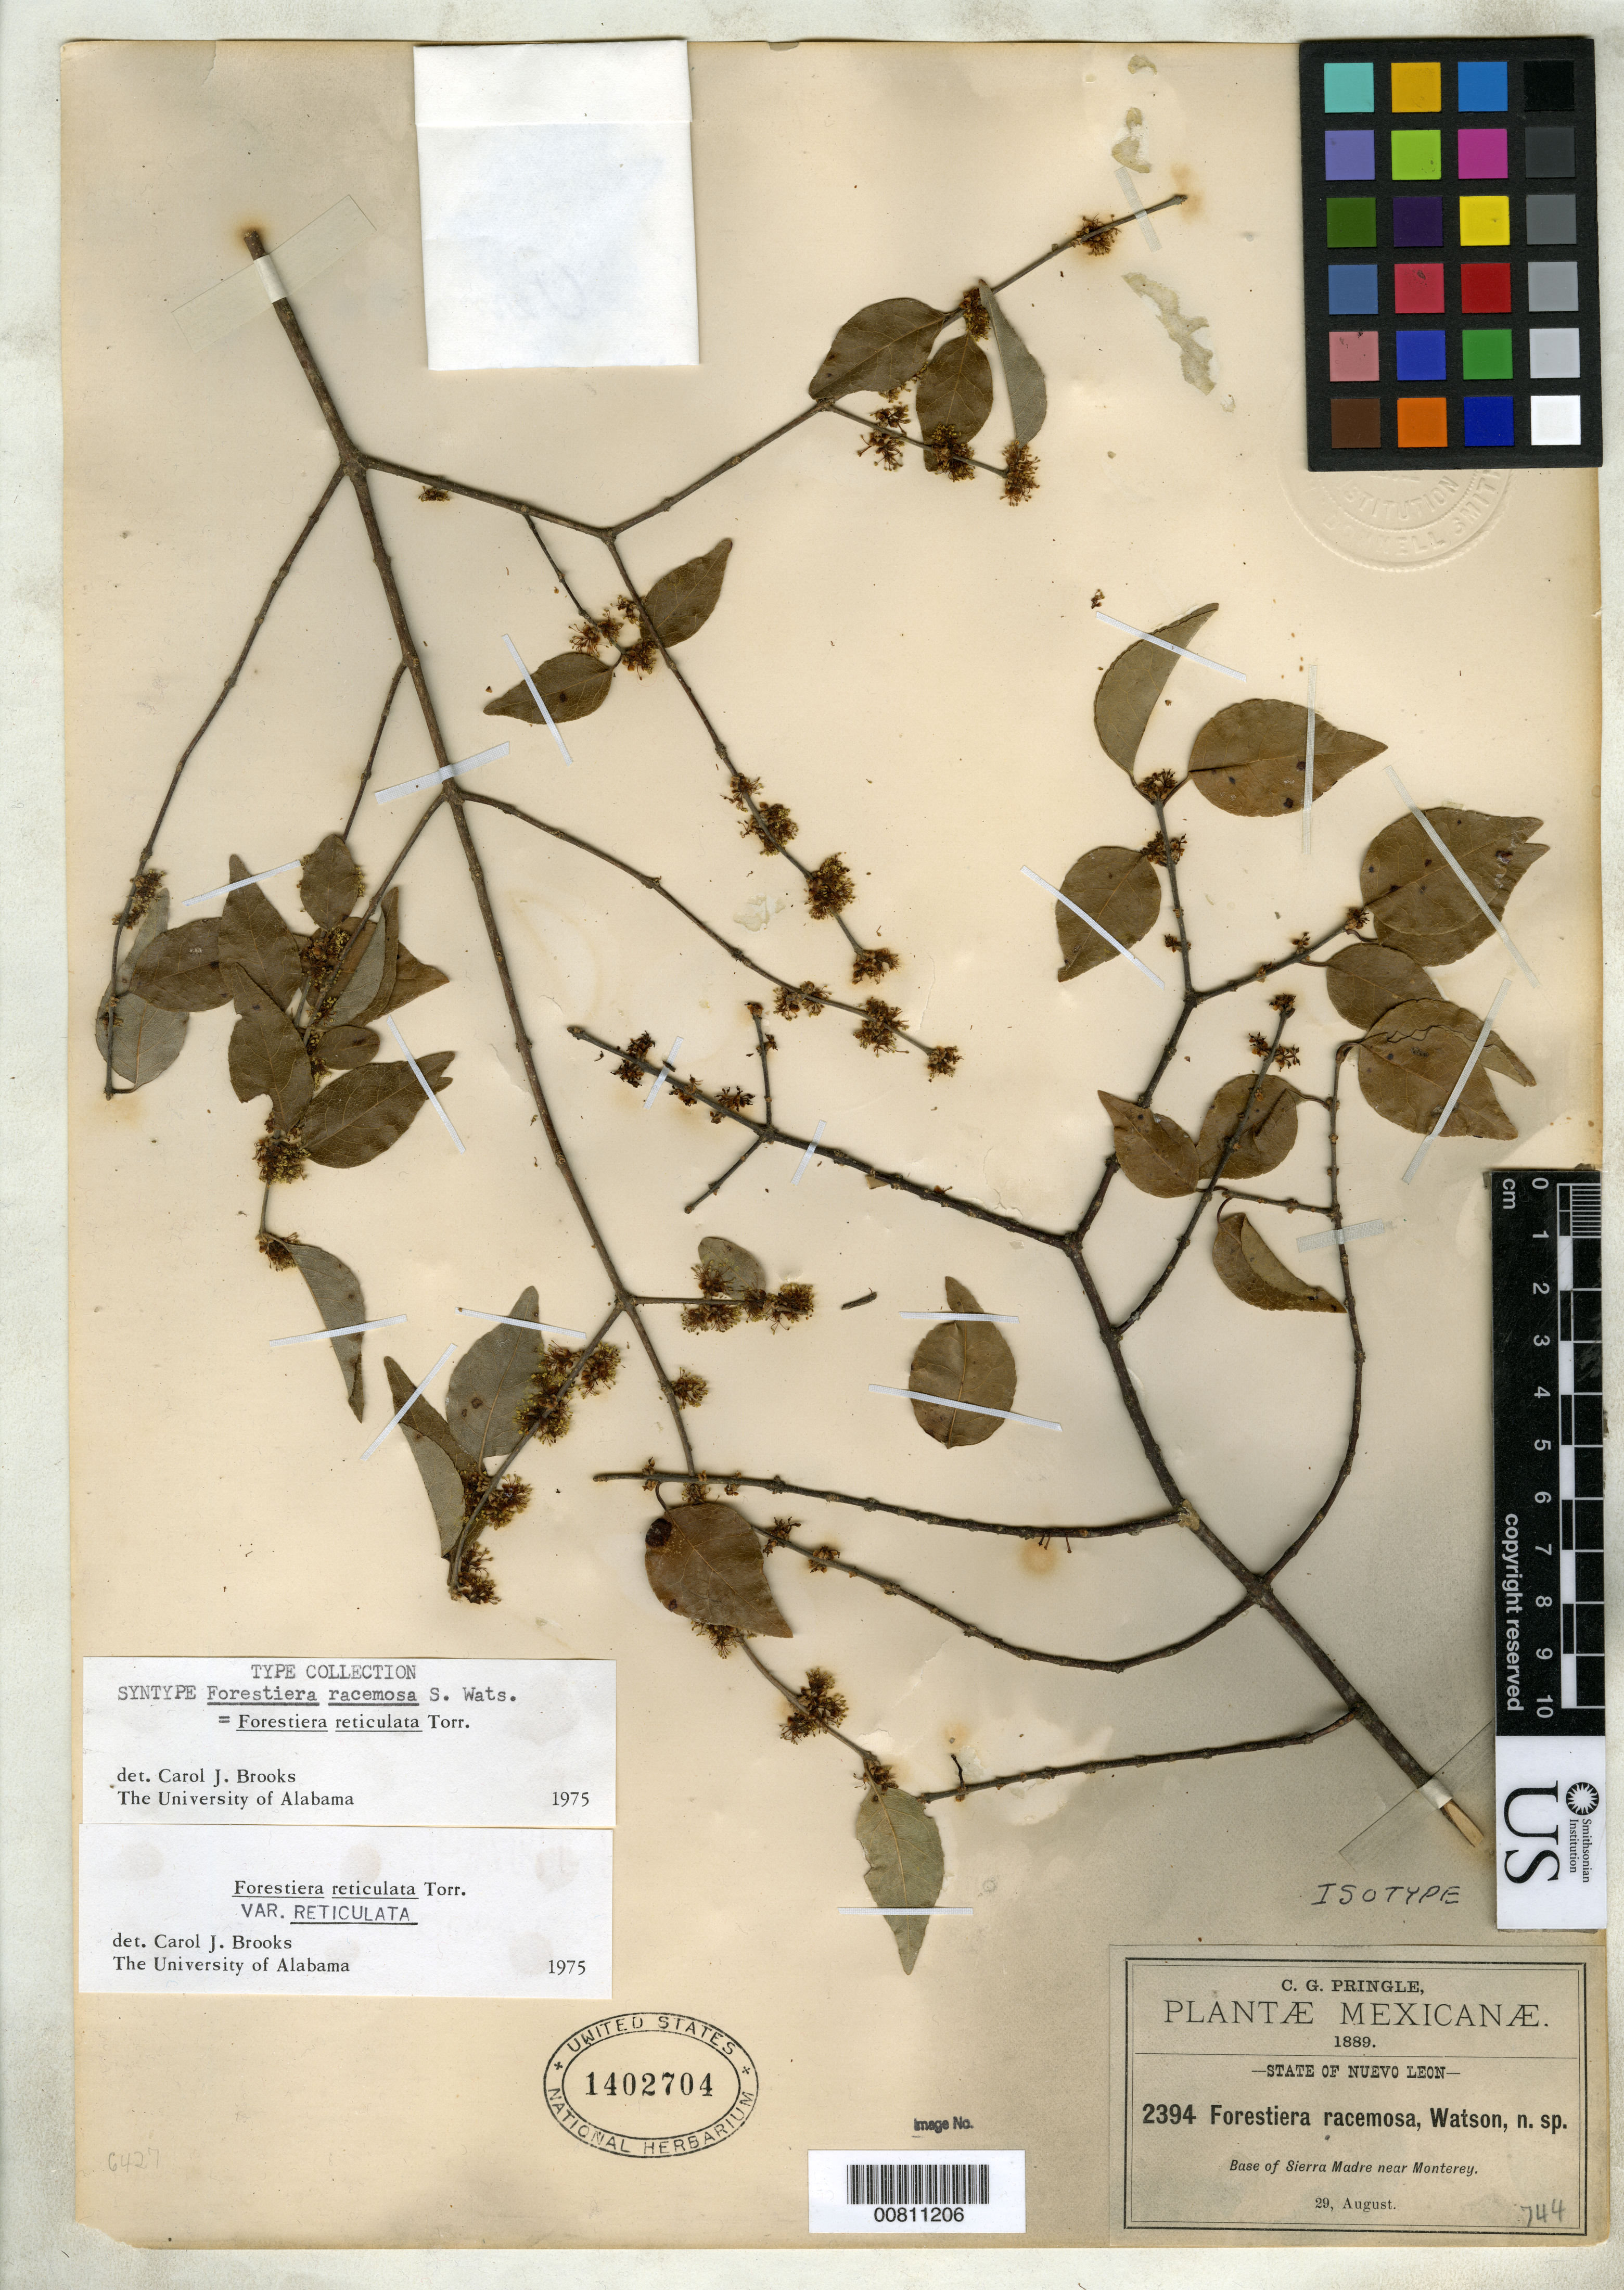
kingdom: Plantae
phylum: Tracheophyta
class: Magnoliopsida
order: Lamiales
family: Oleaceae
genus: Forestiera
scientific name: Forestiera racemosa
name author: S. Watson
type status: Syntype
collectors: C. G. Pringle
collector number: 2394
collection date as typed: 29 Aug 1889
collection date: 1889-08-29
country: Mexico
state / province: Nuevo León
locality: Base of Sierra Madre near Monterey.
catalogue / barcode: US 1402704